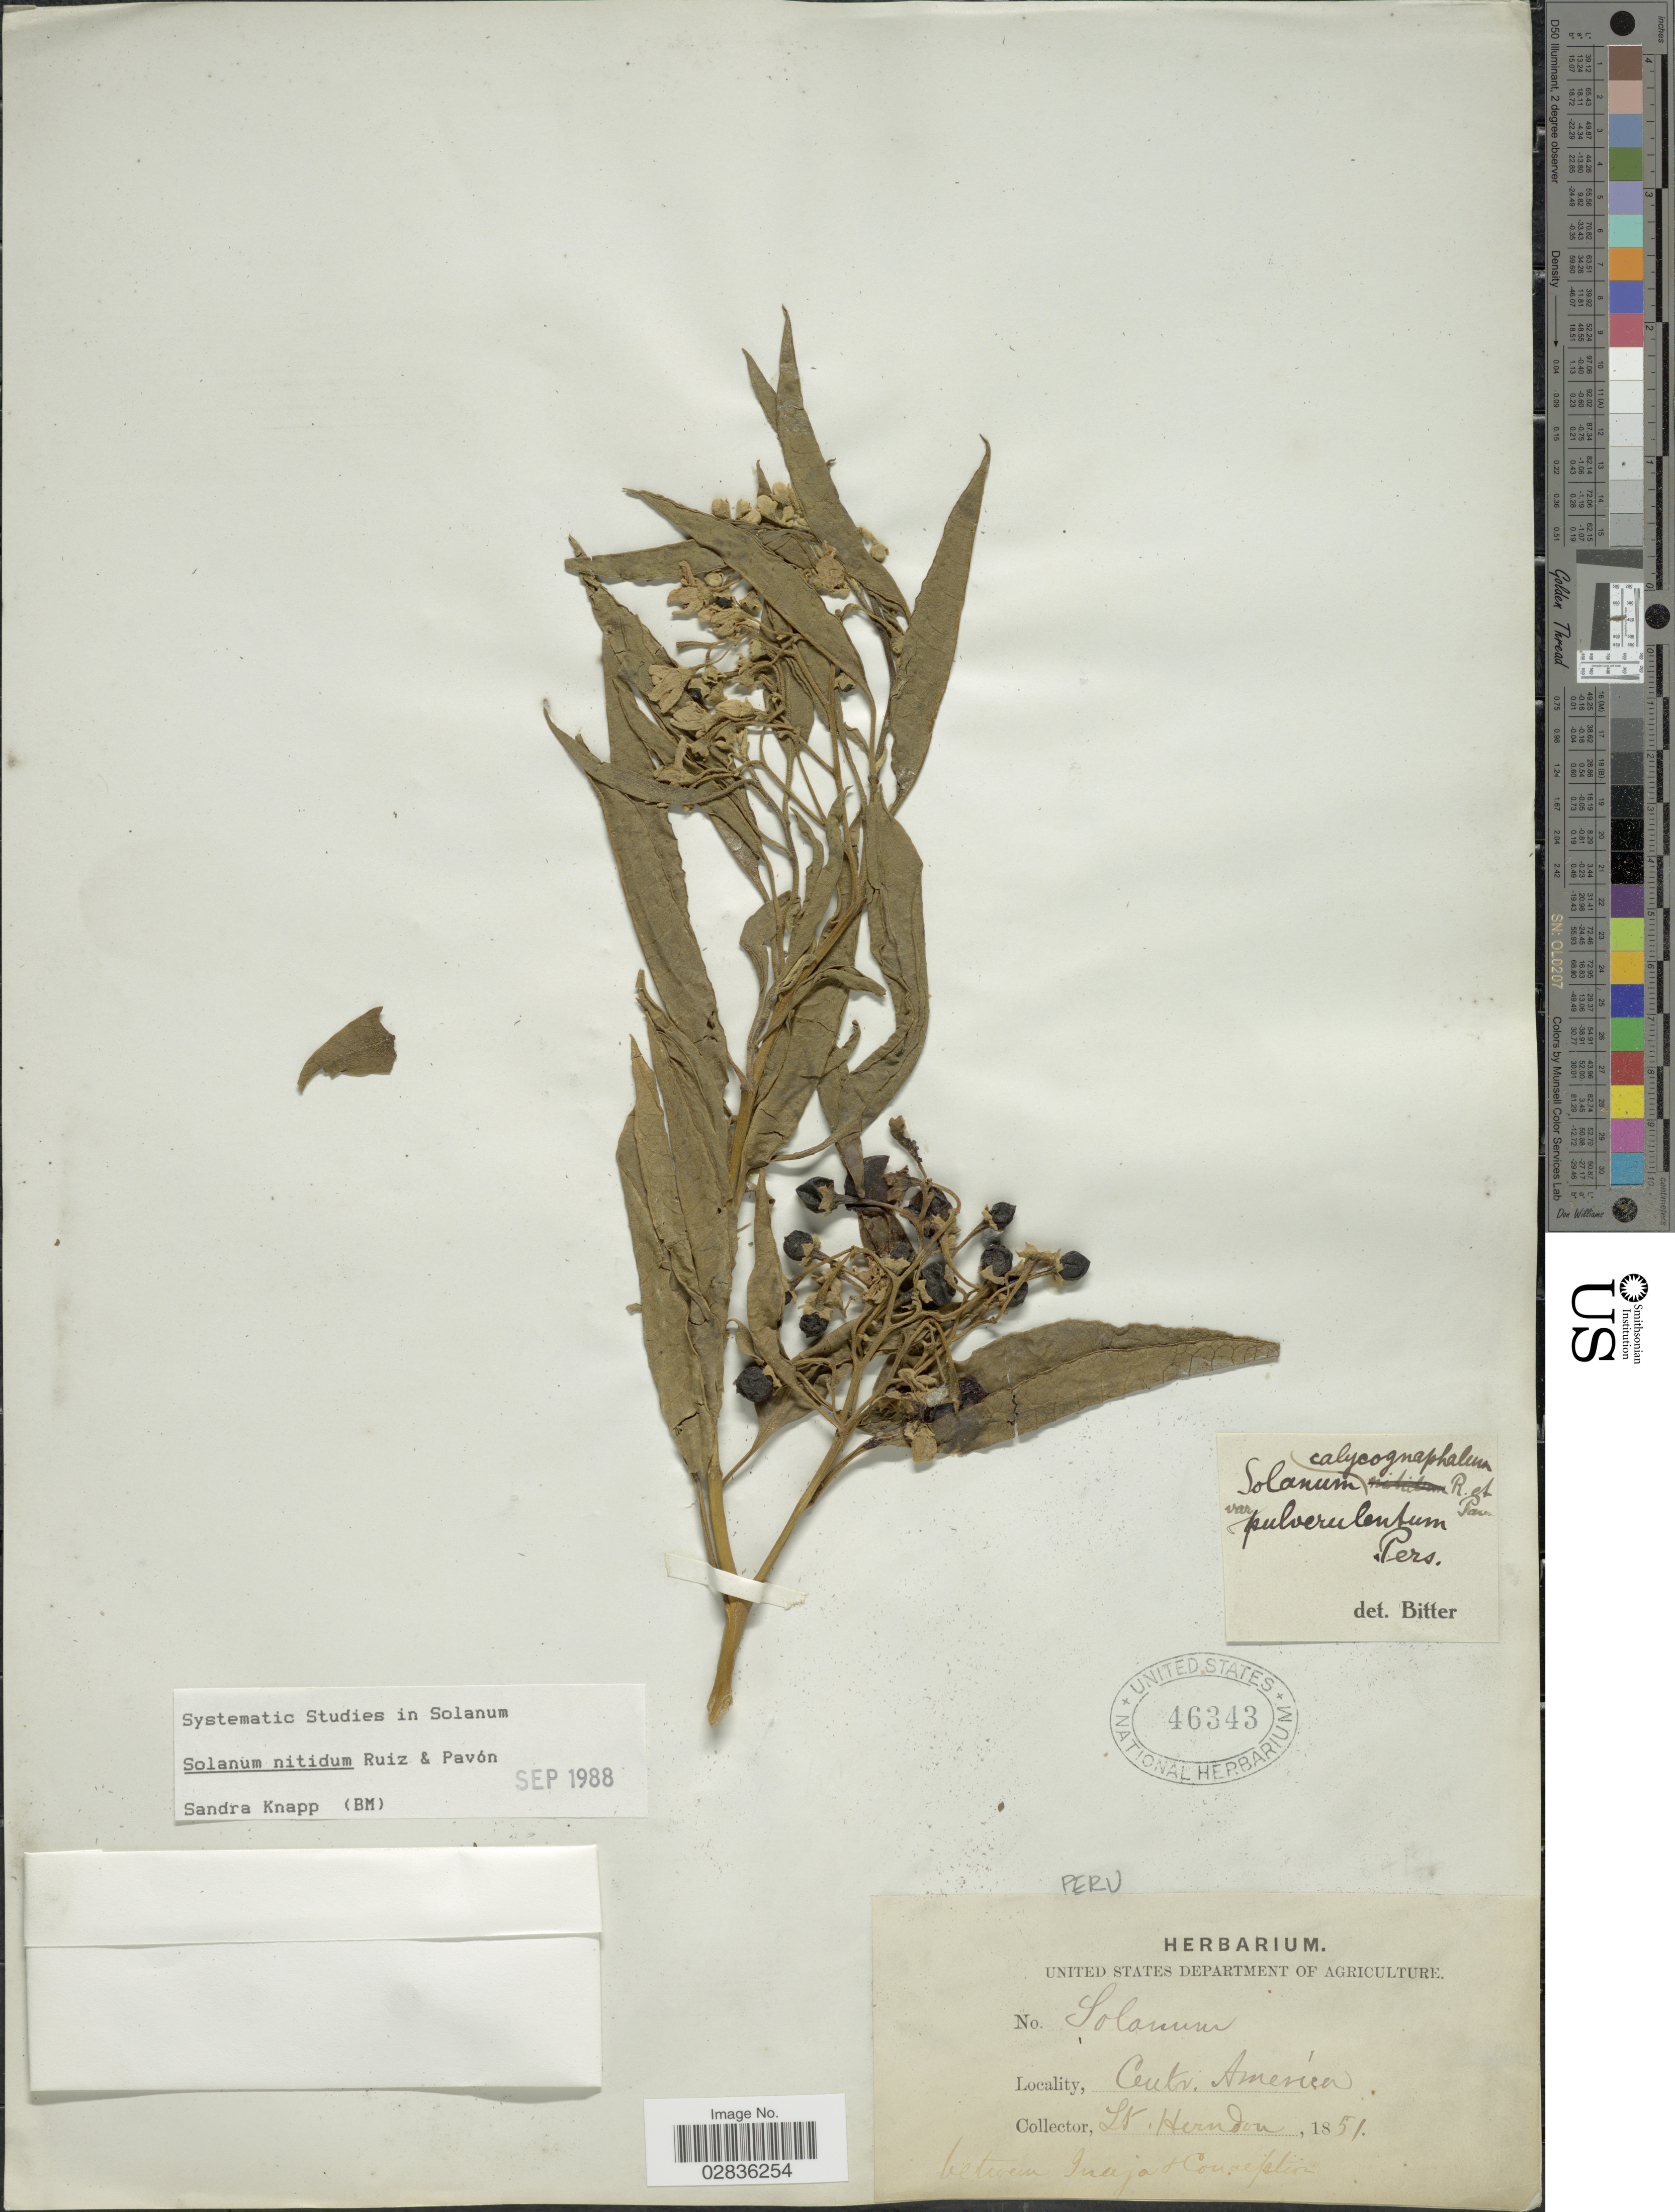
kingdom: Plantae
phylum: Tracheophyta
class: Magnoliopsida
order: Solanales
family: Solanaceae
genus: Solanum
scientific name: Solanum nitidum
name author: Ruiz & Pav.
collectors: L. Herndon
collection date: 1851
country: Peru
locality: Between Inuja & Conception.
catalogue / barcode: US 46343